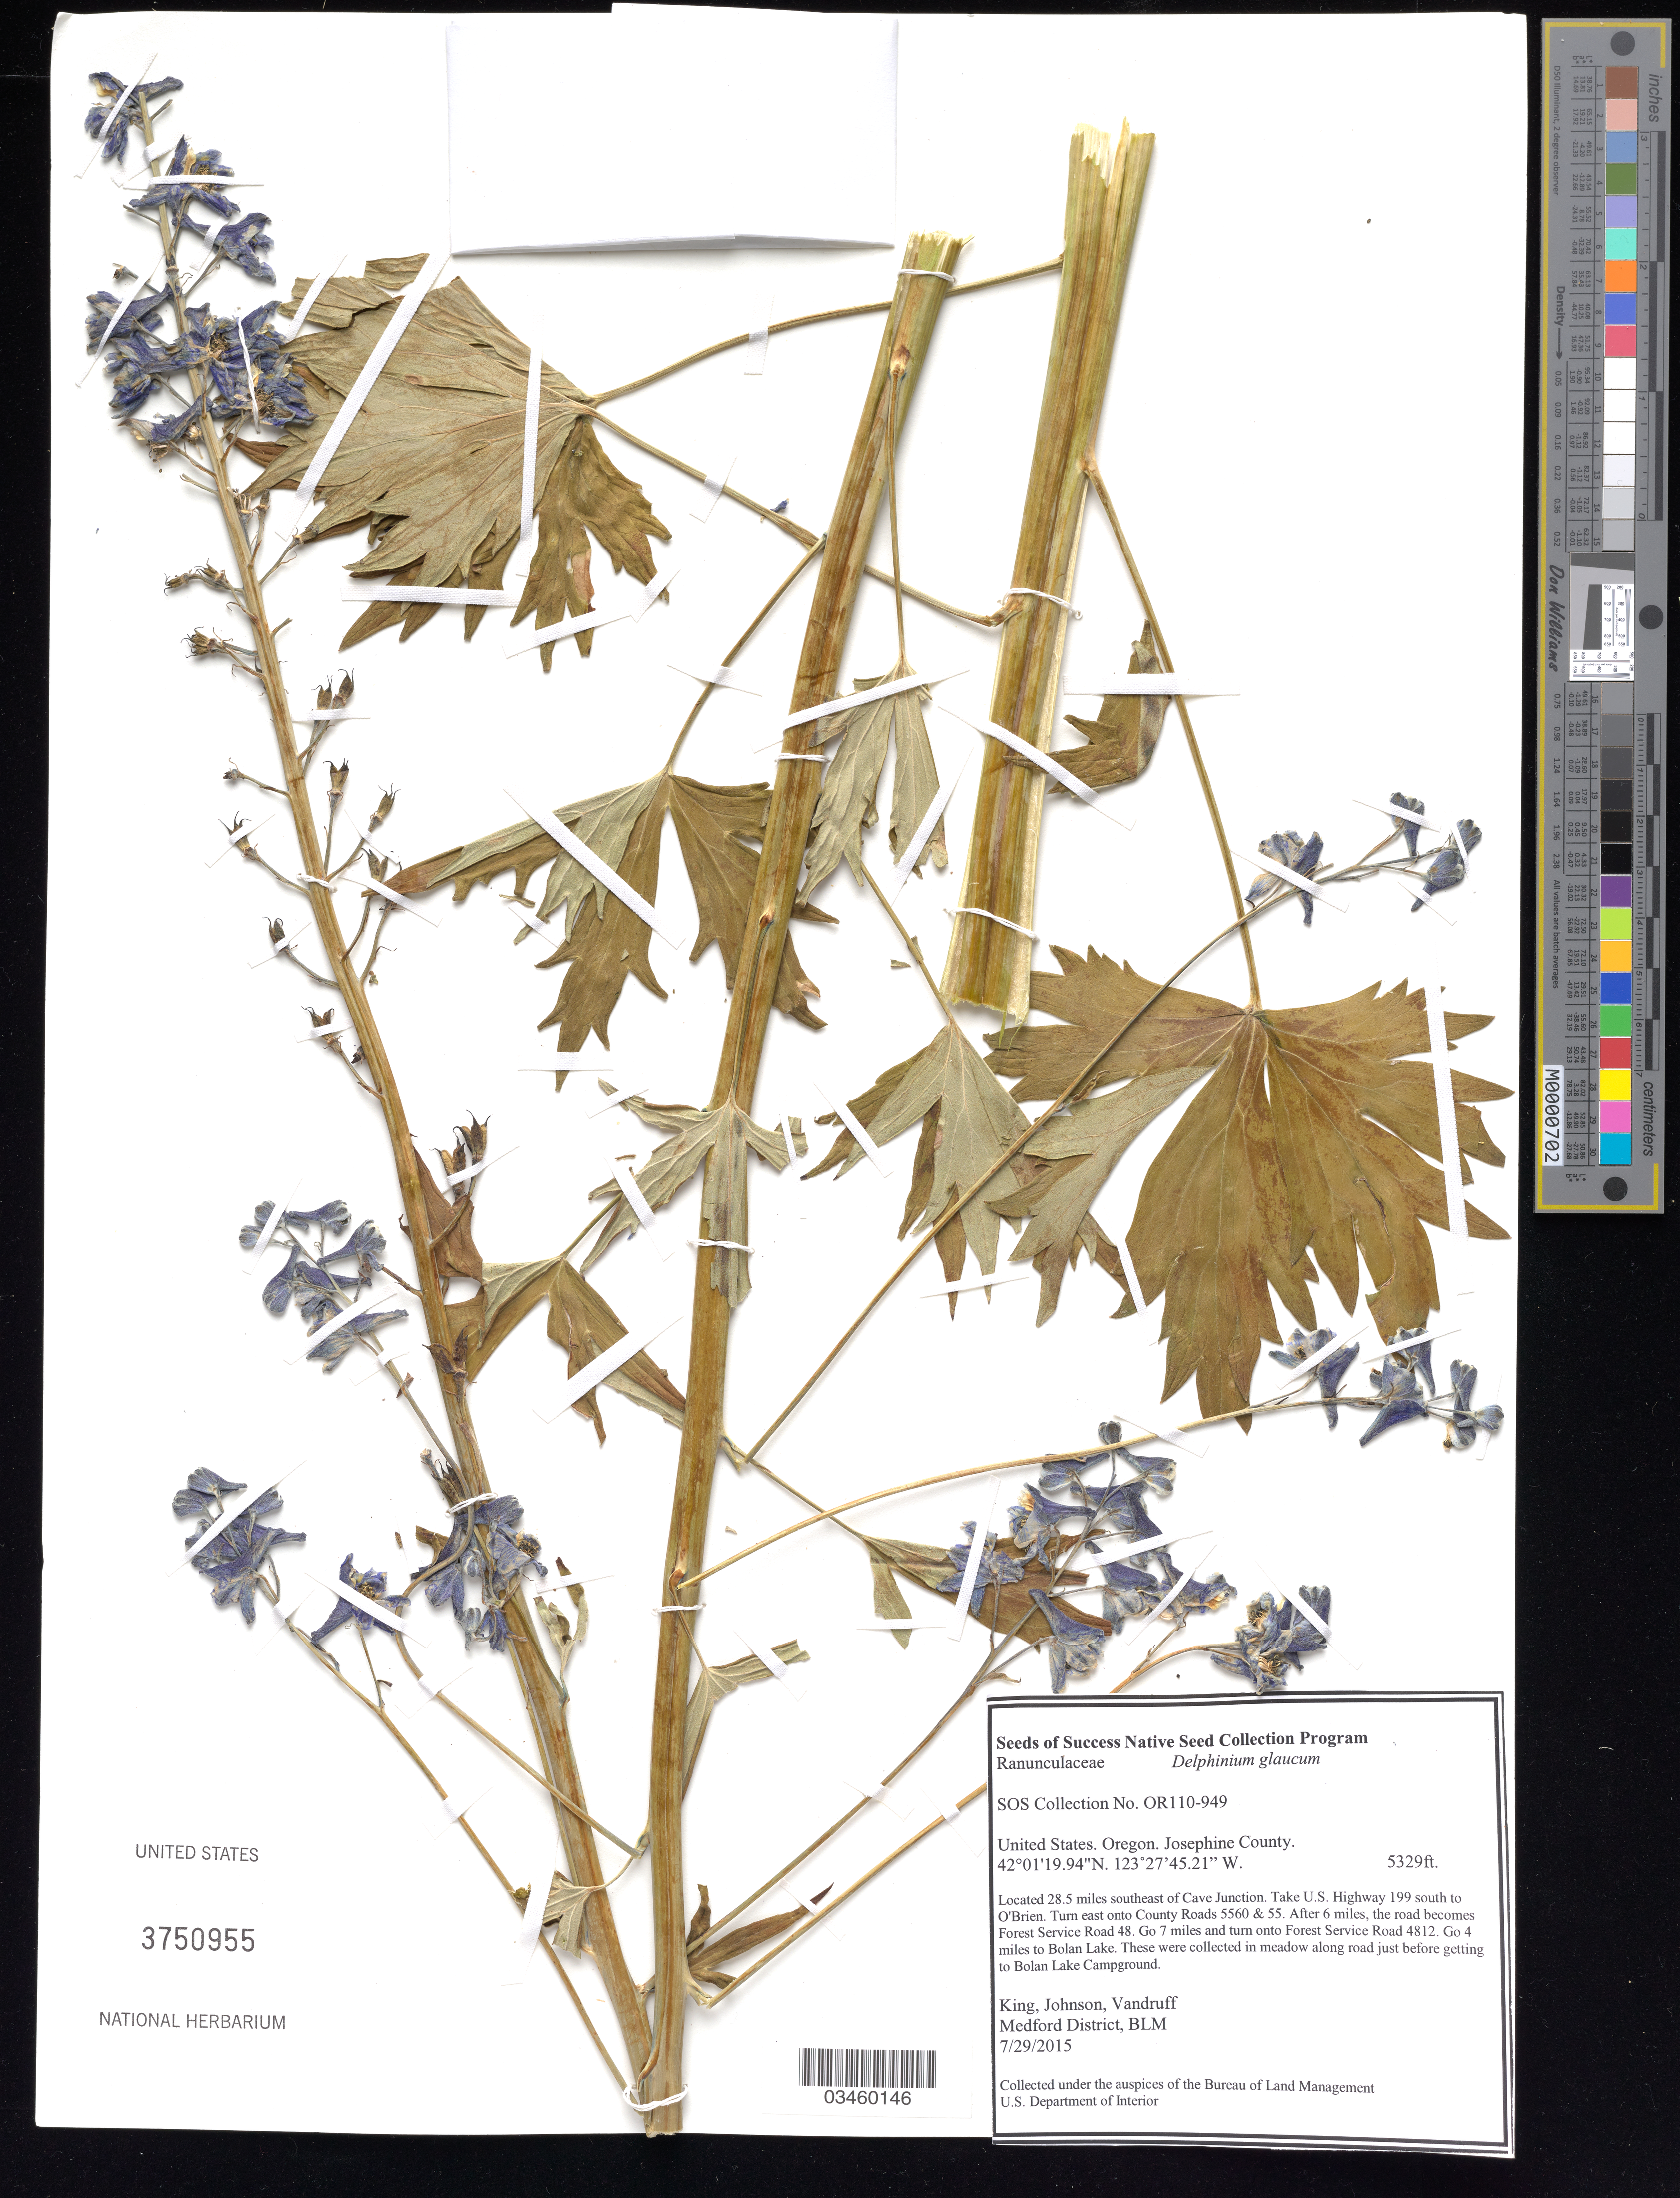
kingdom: Plantae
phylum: Tracheophyta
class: Magnoliopsida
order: Ranunculales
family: Ranunculaceae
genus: Delphinium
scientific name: Delphinium glaucum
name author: S. Watson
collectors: King, --, -- Johnson & -. Vandruff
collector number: OR110-949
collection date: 2015-07-29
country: United States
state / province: Oregon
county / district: Josephine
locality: Bolan Lake, Meadow beneath lake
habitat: Montane meadow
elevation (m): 1624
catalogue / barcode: US 3750955